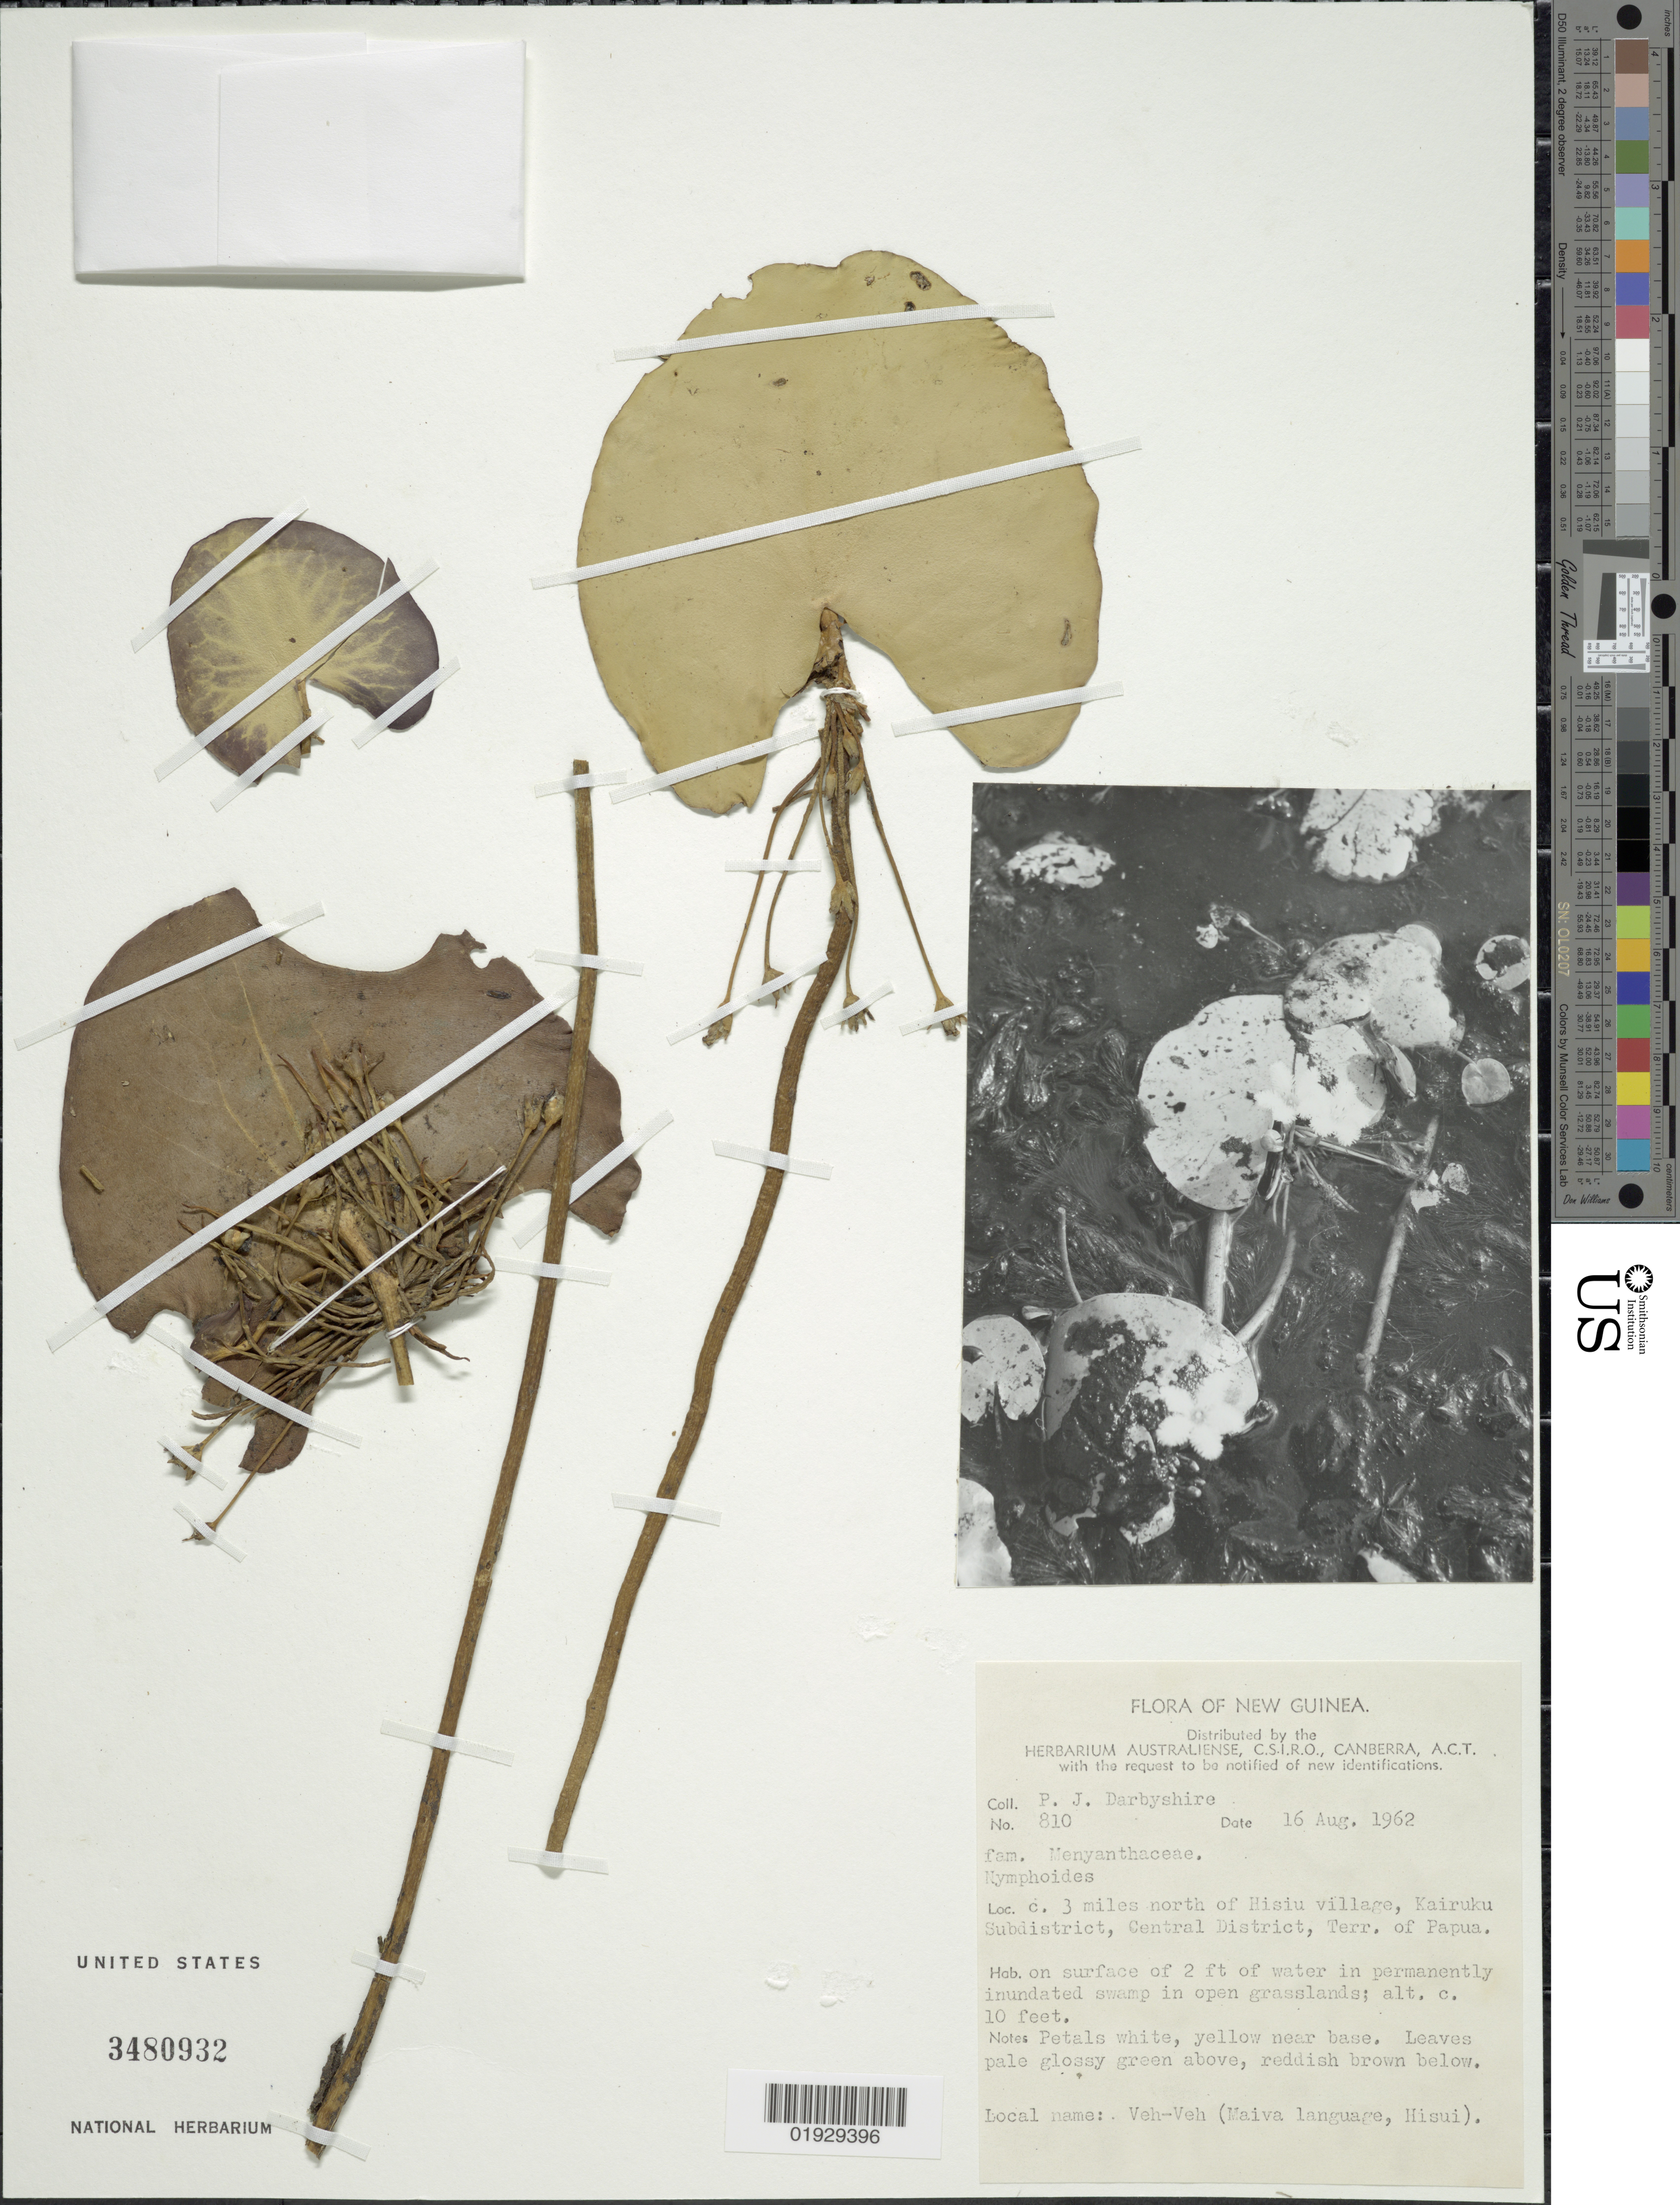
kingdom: Plantae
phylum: Tracheophyta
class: Magnoliopsida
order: Asterales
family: Menyanthaceae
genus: Nymphoides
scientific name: Nymphoides indica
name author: (L.) Kuntze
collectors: P. Darbyshire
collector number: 810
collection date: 1962-08-16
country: Papua New Guinea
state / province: Central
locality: New Guinea. C. 3 miles north of Hisiu village, Kairuku Subdistrict, Central District, Terr. of Papua.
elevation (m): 3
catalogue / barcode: US 3480932